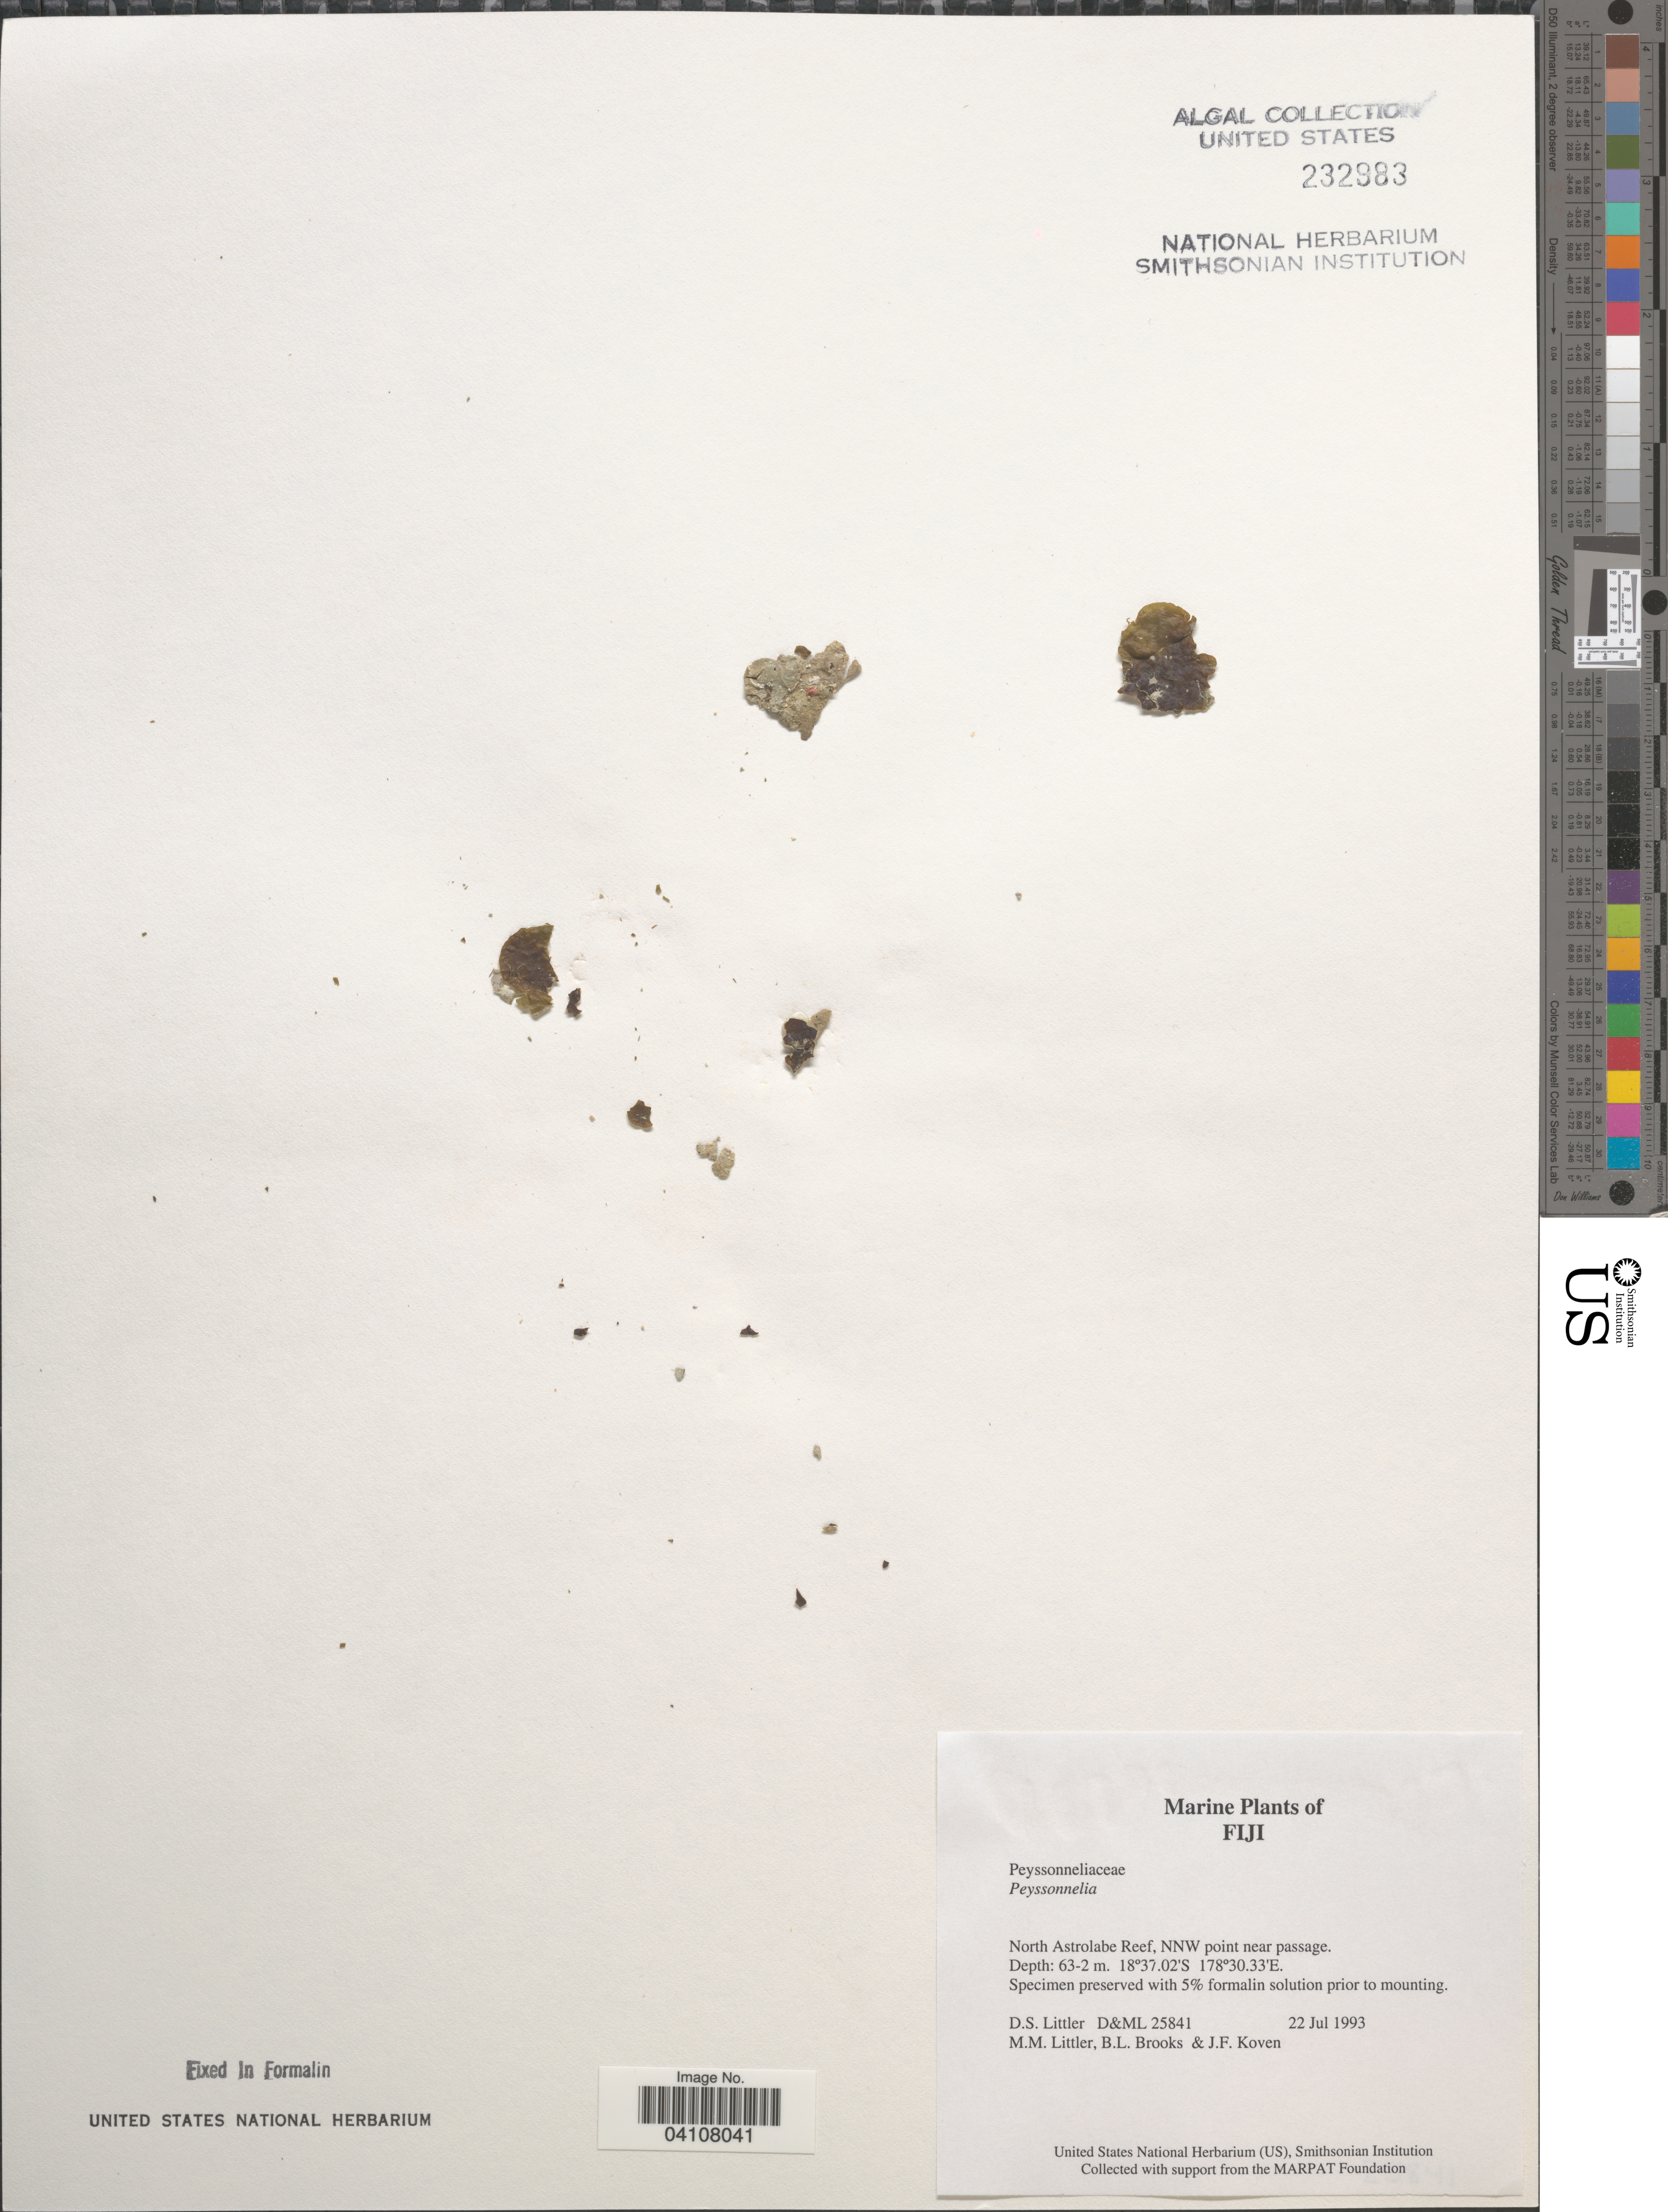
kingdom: Plantae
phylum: Rhodophyta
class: Florideophyceae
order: Peyssonneliales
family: Peyssonneliaceae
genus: Peyssonnelia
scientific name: Peyssonnelia sp.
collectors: D. S. Littler, B. Brooks & J. Koven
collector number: D&ML25841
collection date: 1993-07-22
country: Fiji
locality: North Astrolabe Reef, NNW point near passage.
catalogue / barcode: US 232983